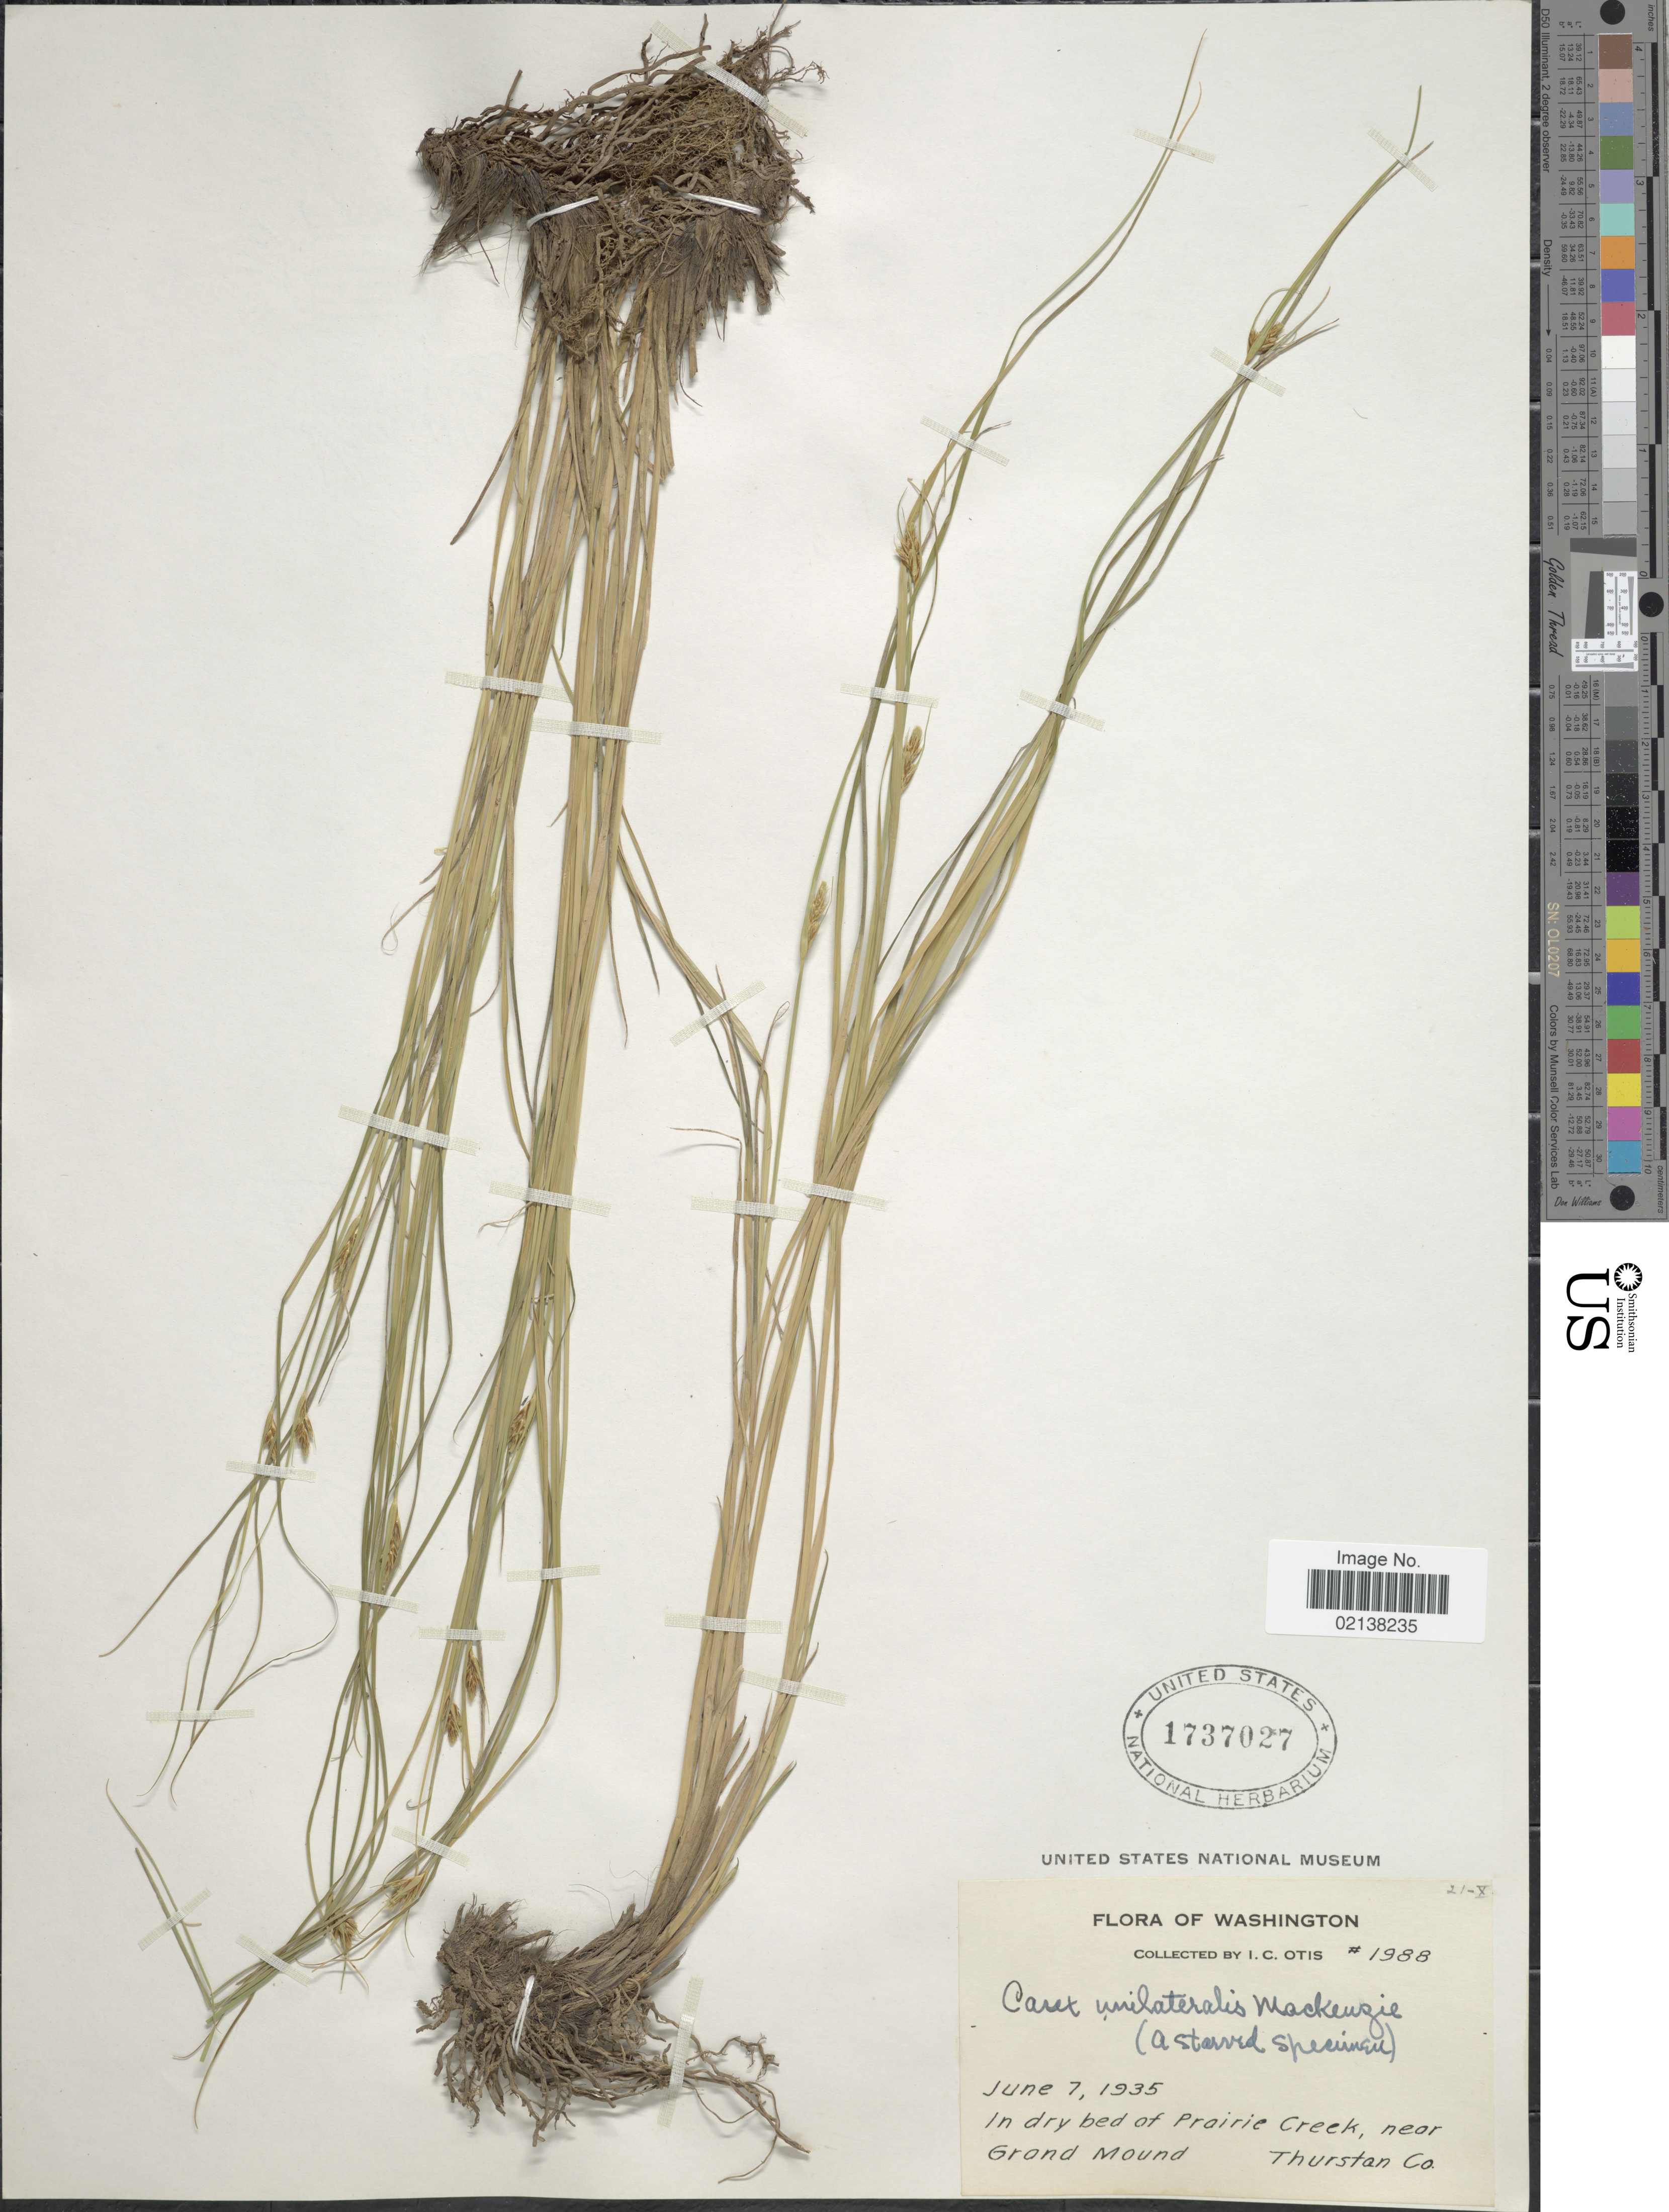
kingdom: Plantae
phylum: Tracheophyta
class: Liliopsida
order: Poales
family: Cyperaceae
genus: Carex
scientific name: Carex unilateralis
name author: Mack.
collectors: I. C. Otis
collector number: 1988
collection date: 1935-06-07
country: United States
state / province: Washington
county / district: Thurston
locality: In dry bed of Prairie Creek, near Grand Mound. Thurstan Co.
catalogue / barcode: US 1737027